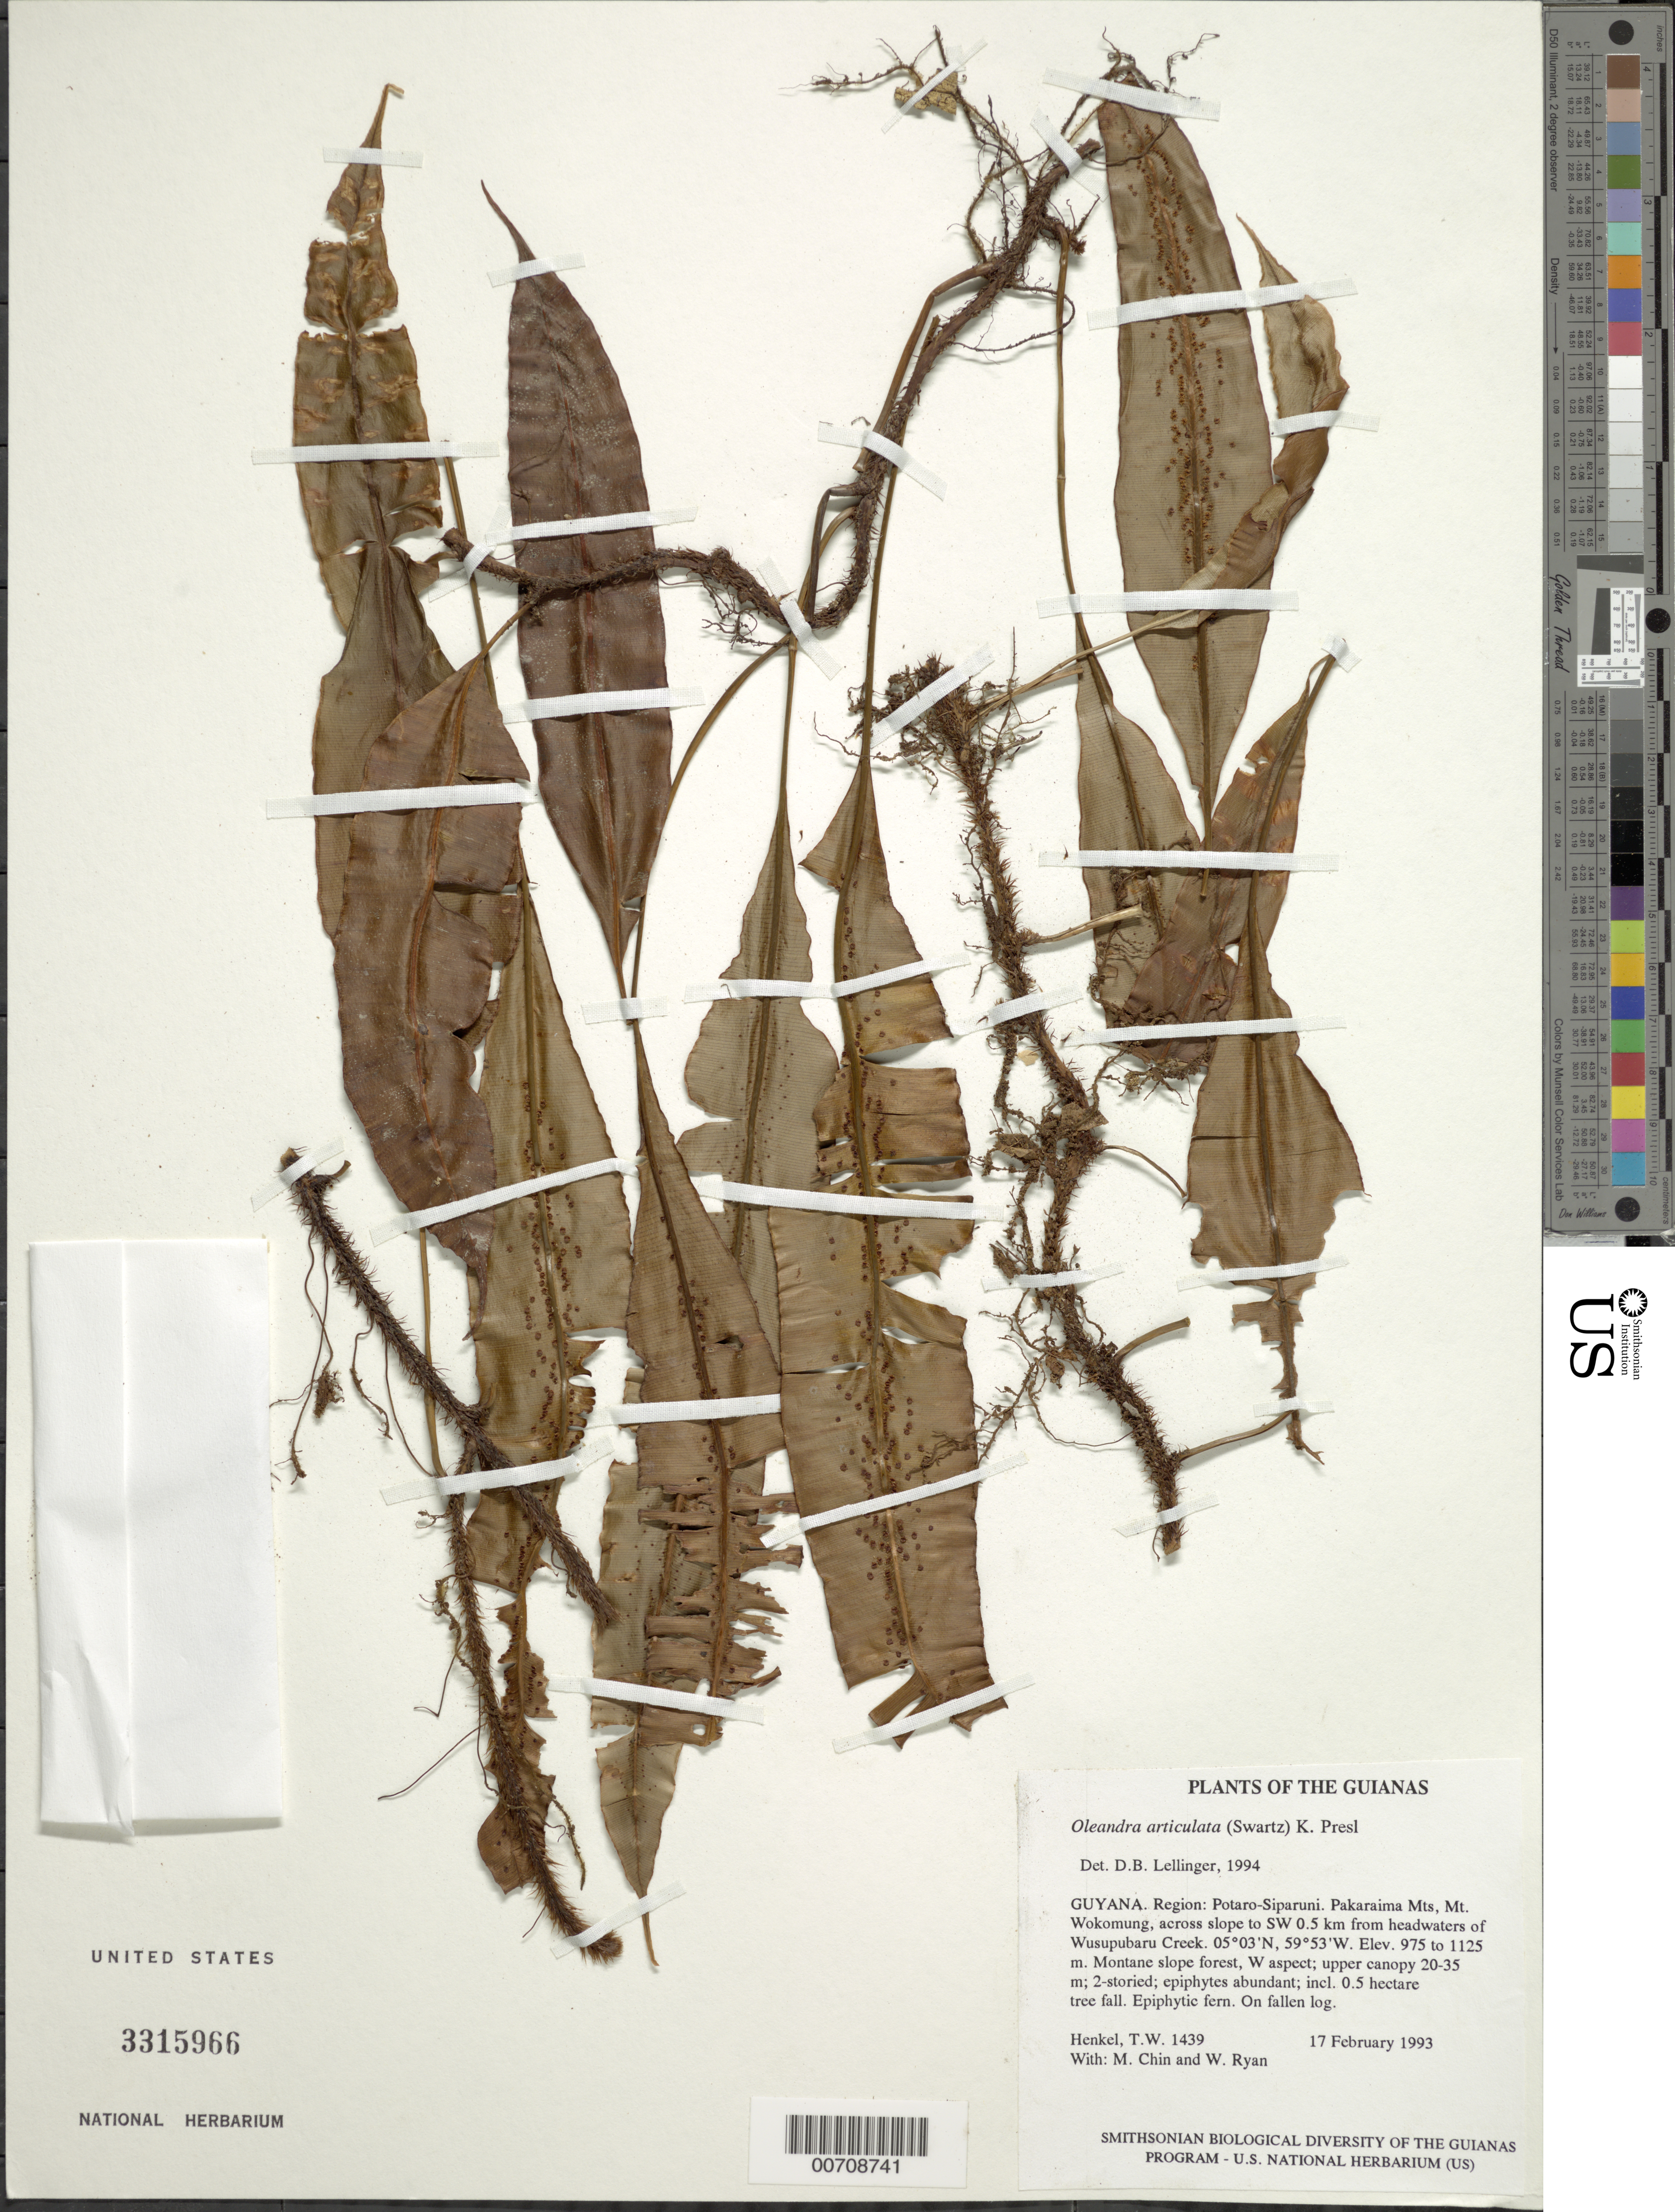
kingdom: Plantae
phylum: Tracheophyta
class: Polypodiopsida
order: Polypodiales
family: Oleandraceae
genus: Oleandra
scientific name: Oleandra articulata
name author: (Sw.) C. Presl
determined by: Lellinger, David B., (BOT), Smithsonian Institution - National Museum of Natural History (UNITED STATES)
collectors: T. Henkel, M. Chin & W. Ryan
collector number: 1439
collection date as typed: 17 February 1993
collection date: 1993-02-17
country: Guyana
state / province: Potaro-Siparuni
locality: Pakaraima Mts, Mt. Wokomung, across slope to SW 0.5 km from headwaters of Wusupubaru Creek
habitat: Montane slope forest, W aspect; upper canopy 20-35 m; 2-storied; epiphytes abundant; incl. 0.5 hectare tree fall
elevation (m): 975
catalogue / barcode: US 3315966